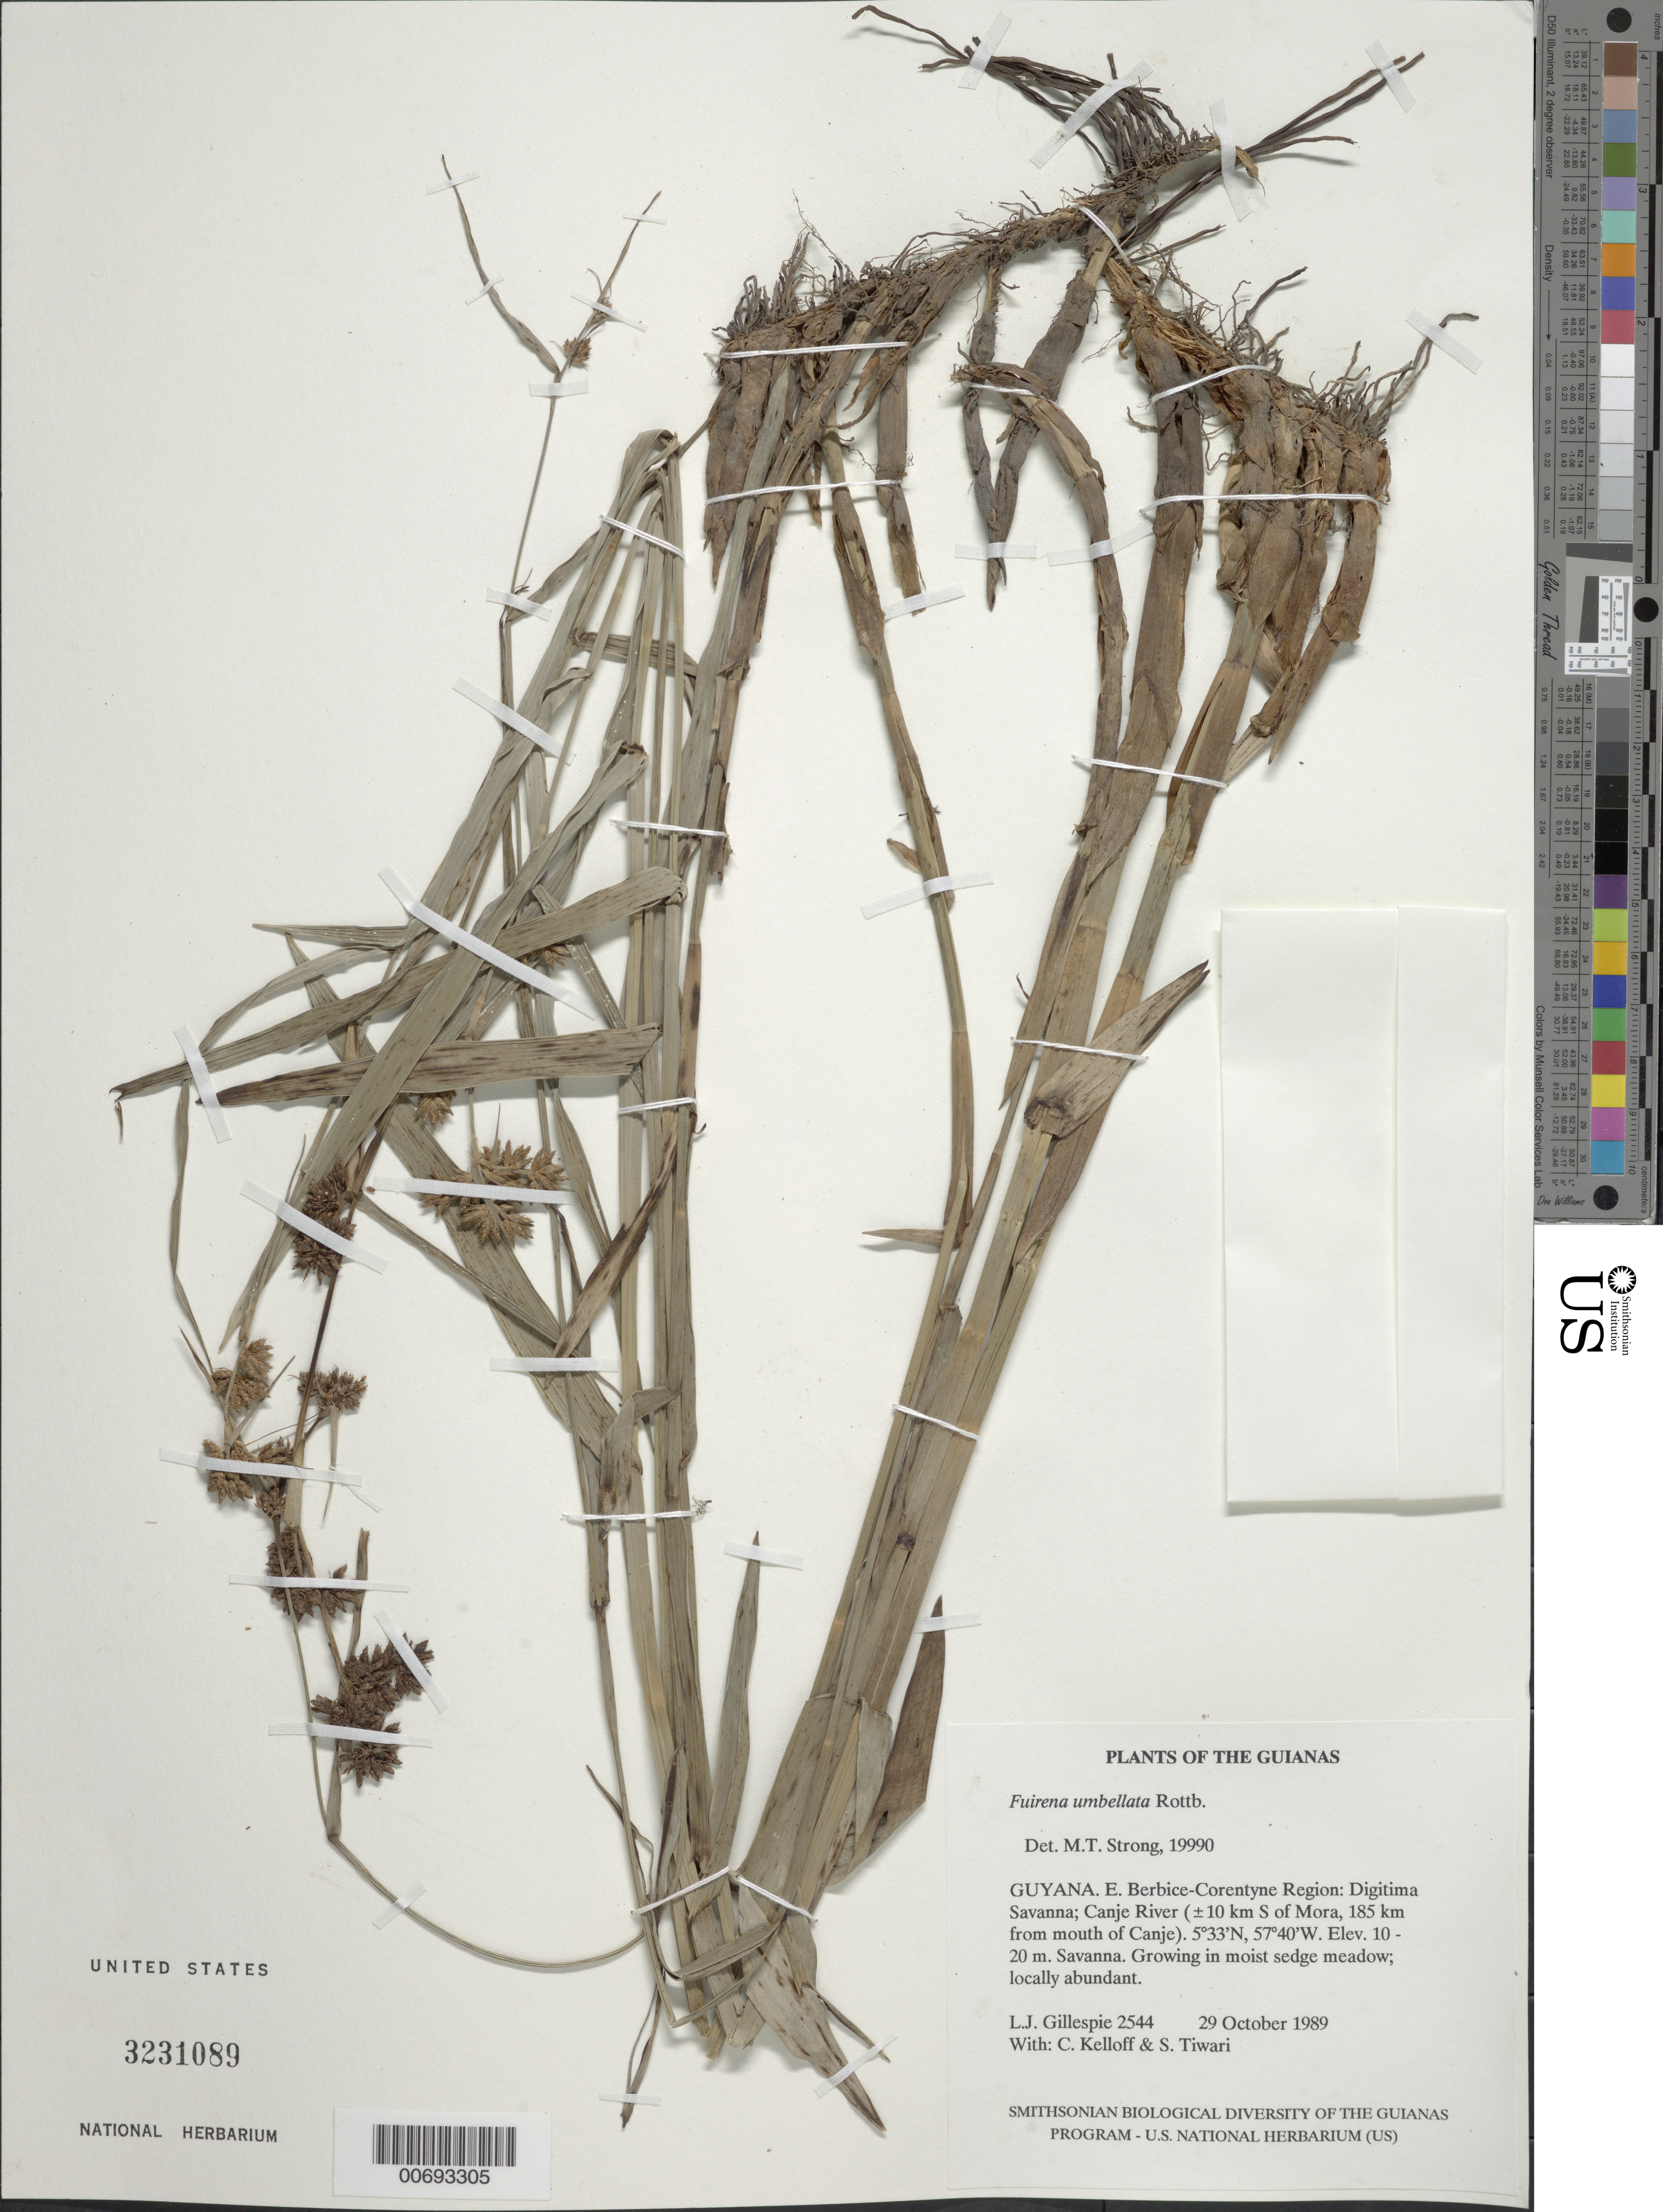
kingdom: Plantae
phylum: Tracheophyta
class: Liliopsida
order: Poales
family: Cyperaceae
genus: Fuirena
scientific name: Fuirena umbellata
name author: Rottb.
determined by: Strong, M. T., (US), Smithsonian Institution - National Museum of Natural History (UNITED STATES)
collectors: L. J. Gillespie, C. L. Kelloff & S. Tiwari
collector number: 2544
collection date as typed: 30 October 1989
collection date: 1989-10-30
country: Guyana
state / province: E. Berbice-Corentyne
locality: Digitima Savanna, Canje River, ±185 km from mouth of Canje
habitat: Savanna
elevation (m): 10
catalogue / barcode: US 3231089